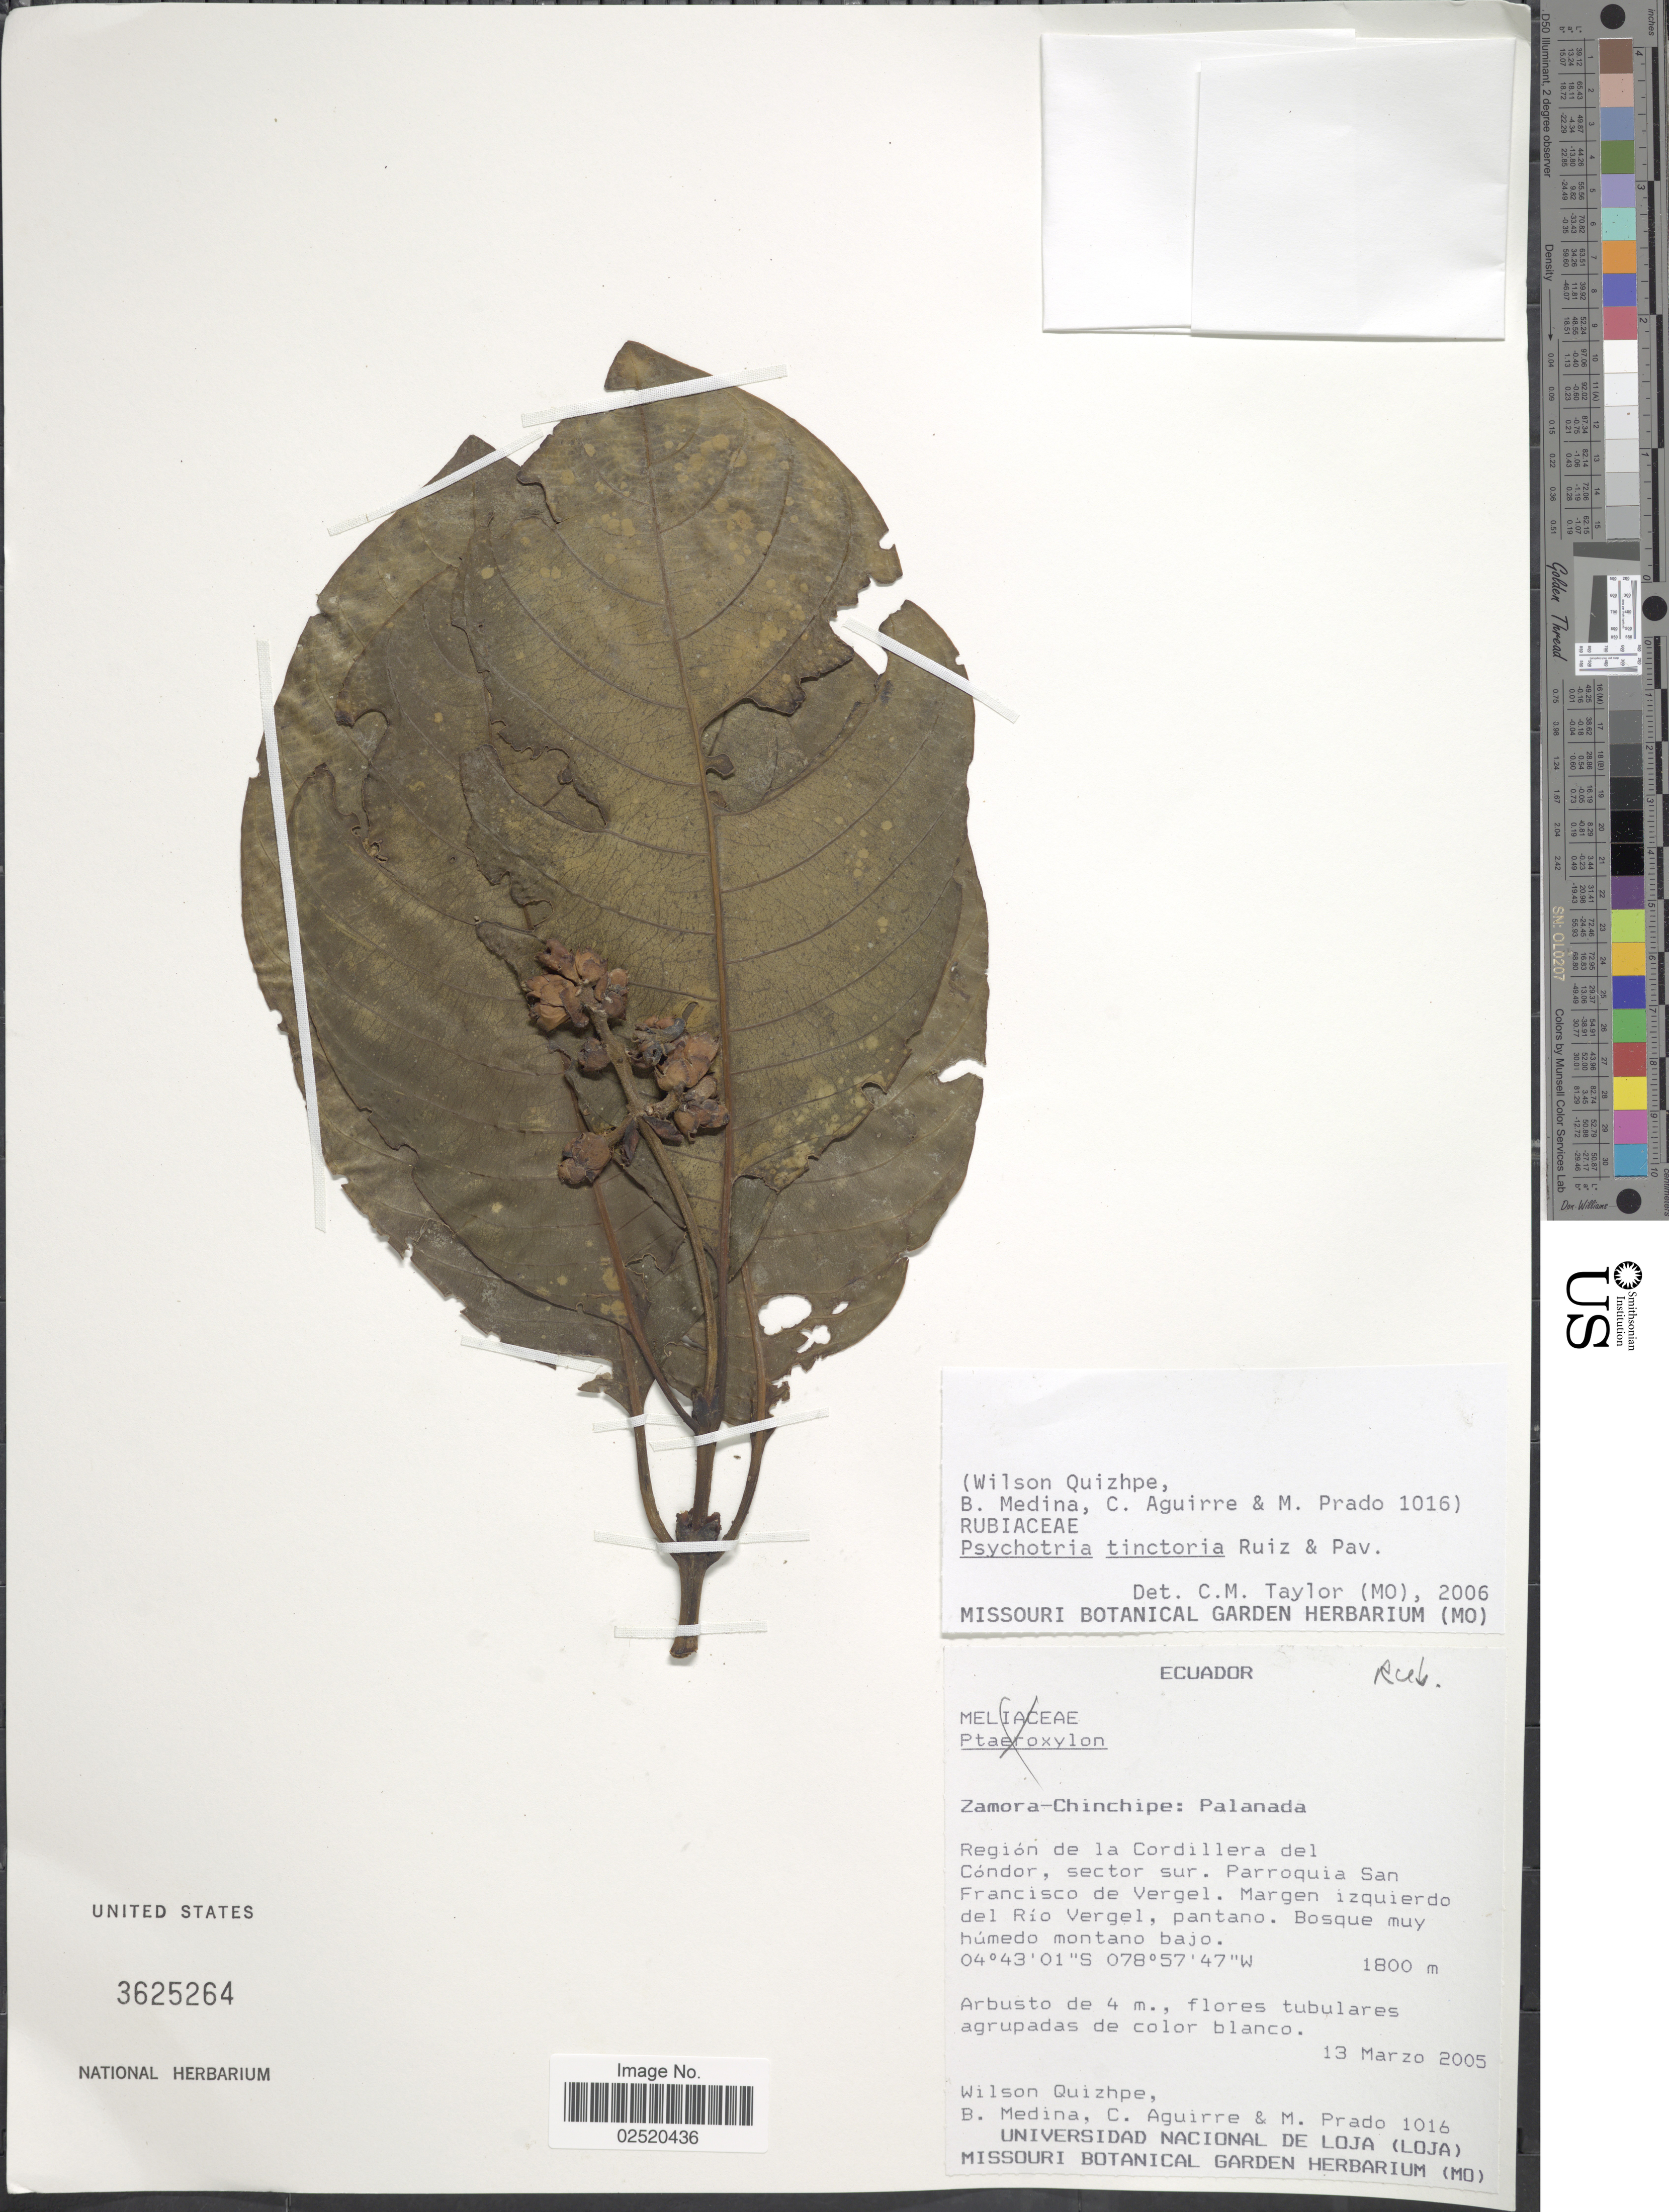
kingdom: Plantae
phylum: Tracheophyta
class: Magnoliopsida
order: Gentianales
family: Rubiaceae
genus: Psychotria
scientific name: Psychotria tinctoria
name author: Ruiz & Pav.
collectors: W. Quizhpe, B. Medina, C. Aguirre & M. Prado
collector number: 1016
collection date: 2005-03-13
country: Ecuador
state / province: Zamora-Chinchipe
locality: Palanada. Región de la Cordillera del Cóndor, sector sur. Parroquia San Francisco de Vergel. Margen izquierdo del Río Vergel, pantano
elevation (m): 1800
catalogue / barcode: US 3625264